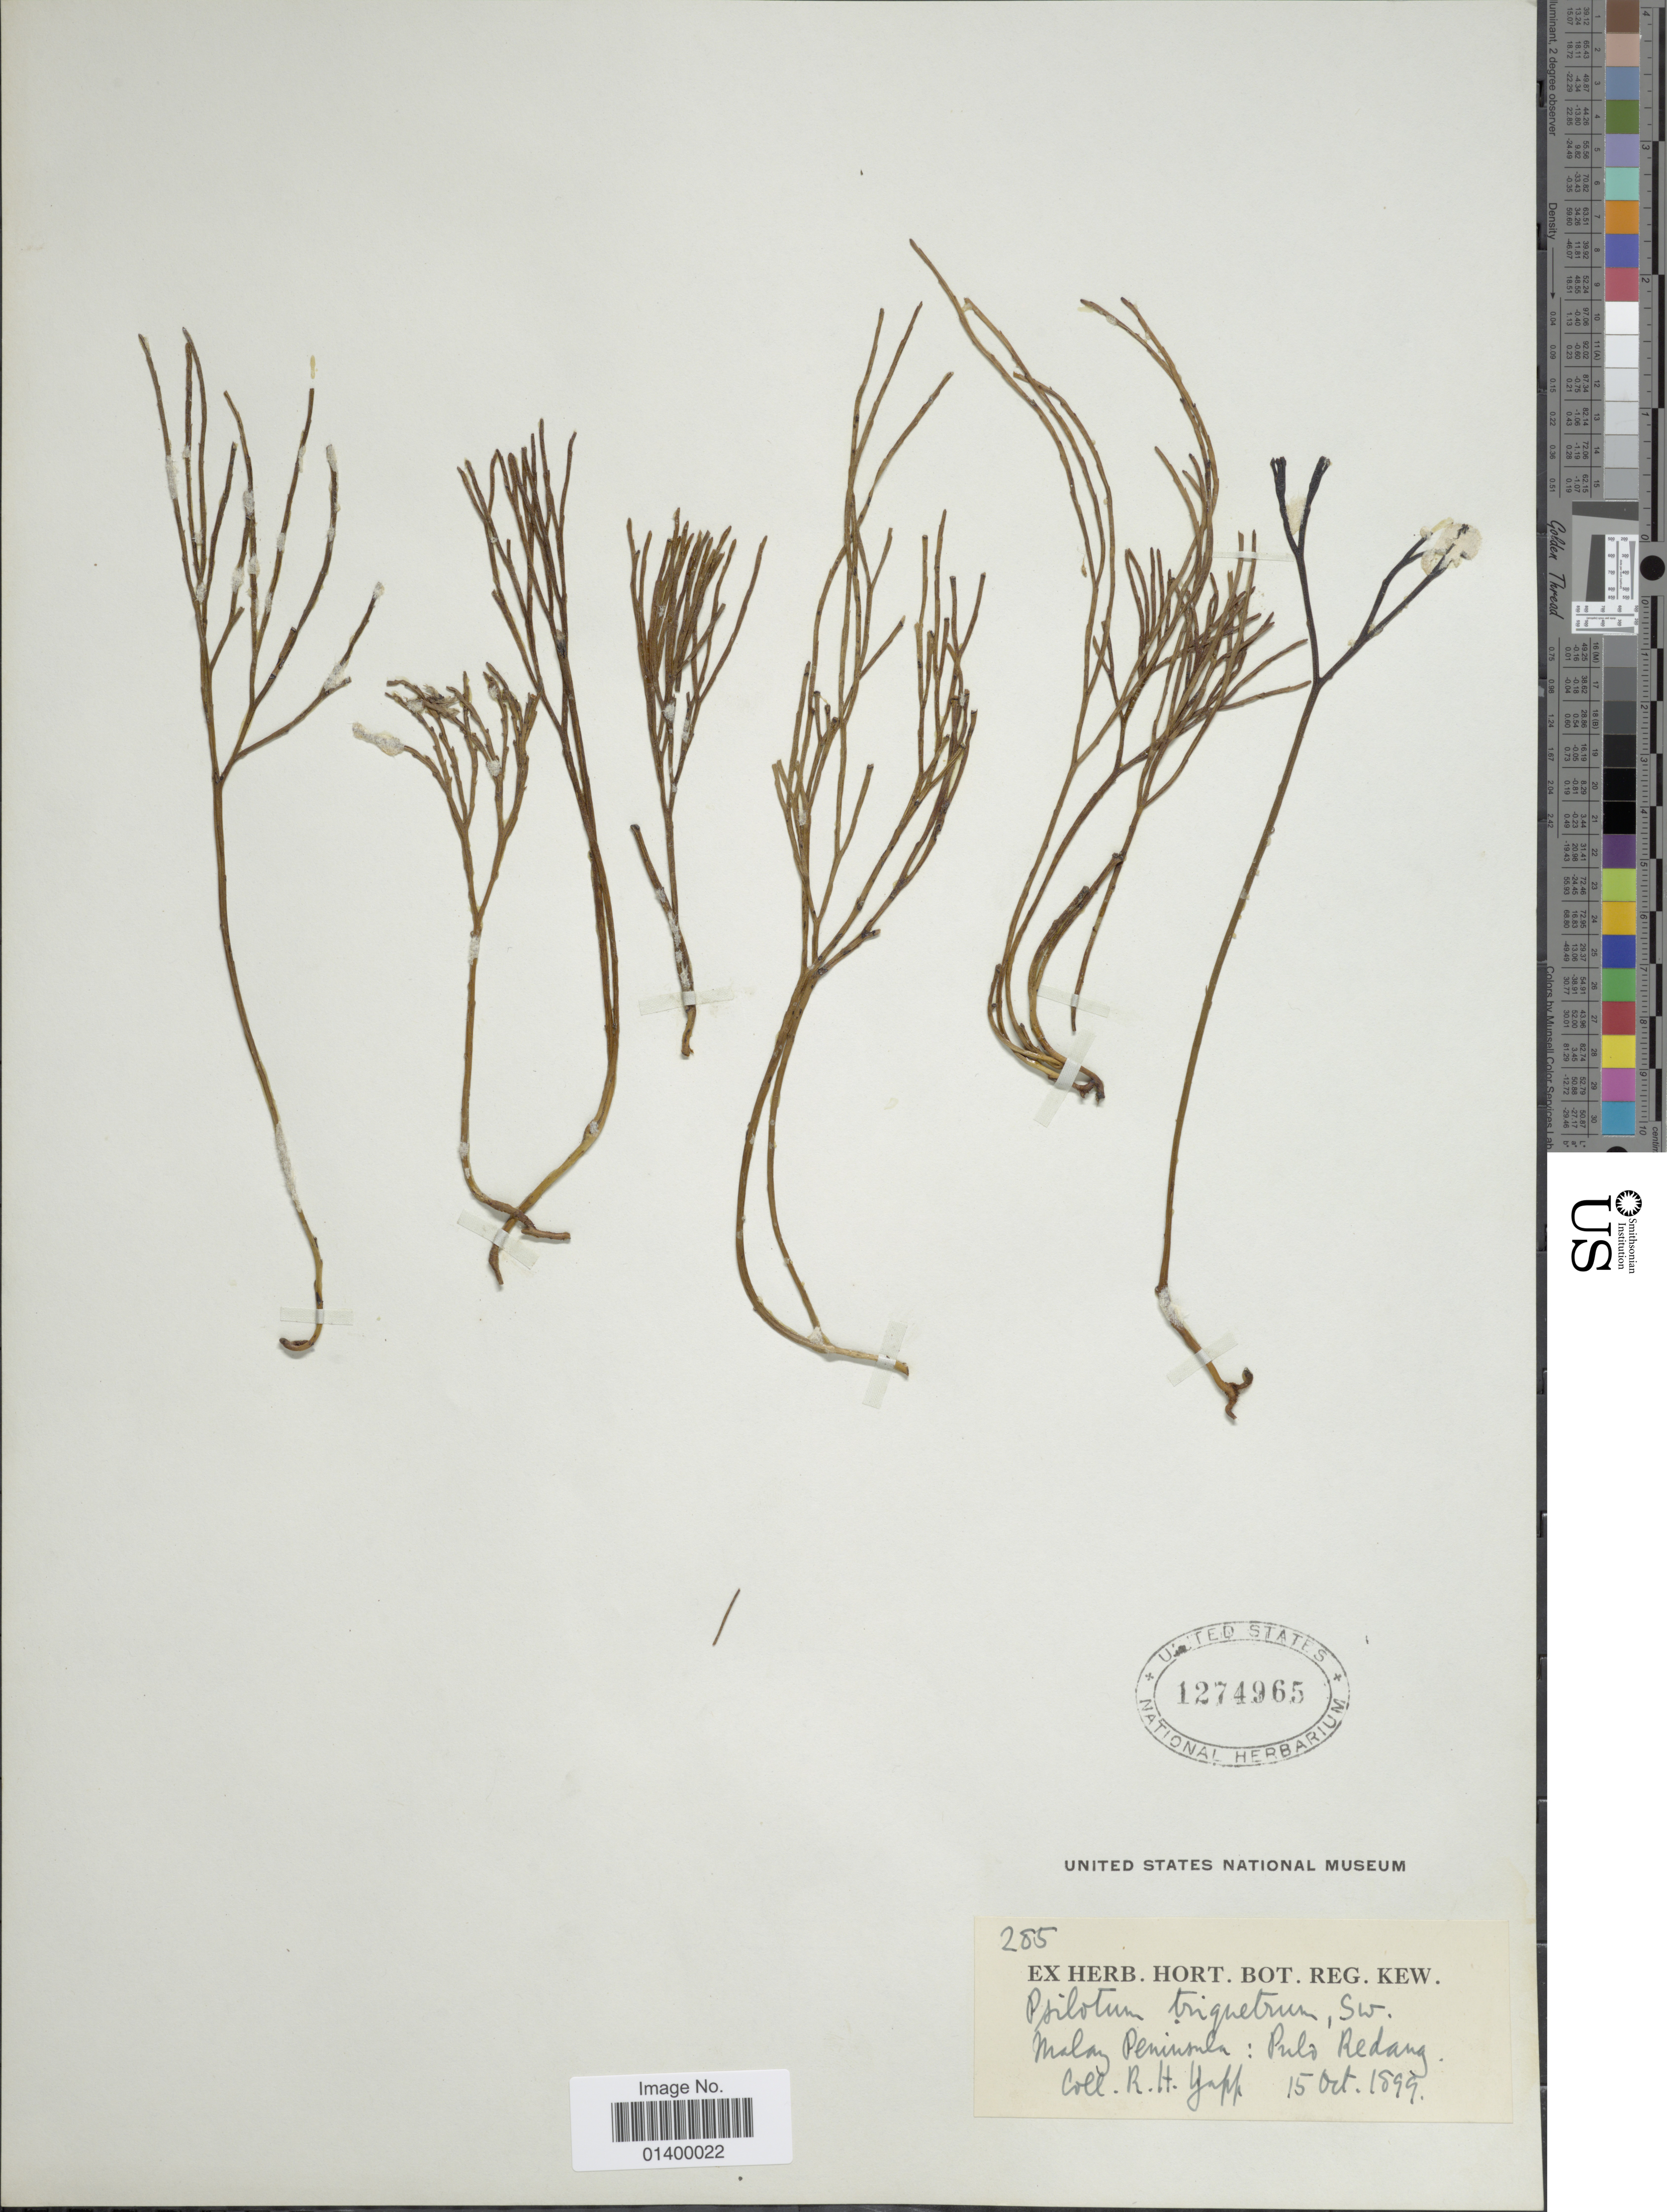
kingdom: Plantae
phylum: Tracheophyta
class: Polypodiopsida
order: Psilotales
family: Psilotaceae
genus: Psilotum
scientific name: Psilotum nudum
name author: (L.) P. Beauv.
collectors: R. Yapp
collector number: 285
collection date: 1899-10-15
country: Malaysia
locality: Malay Peninsula: Pulo Redang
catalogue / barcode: US 1274965